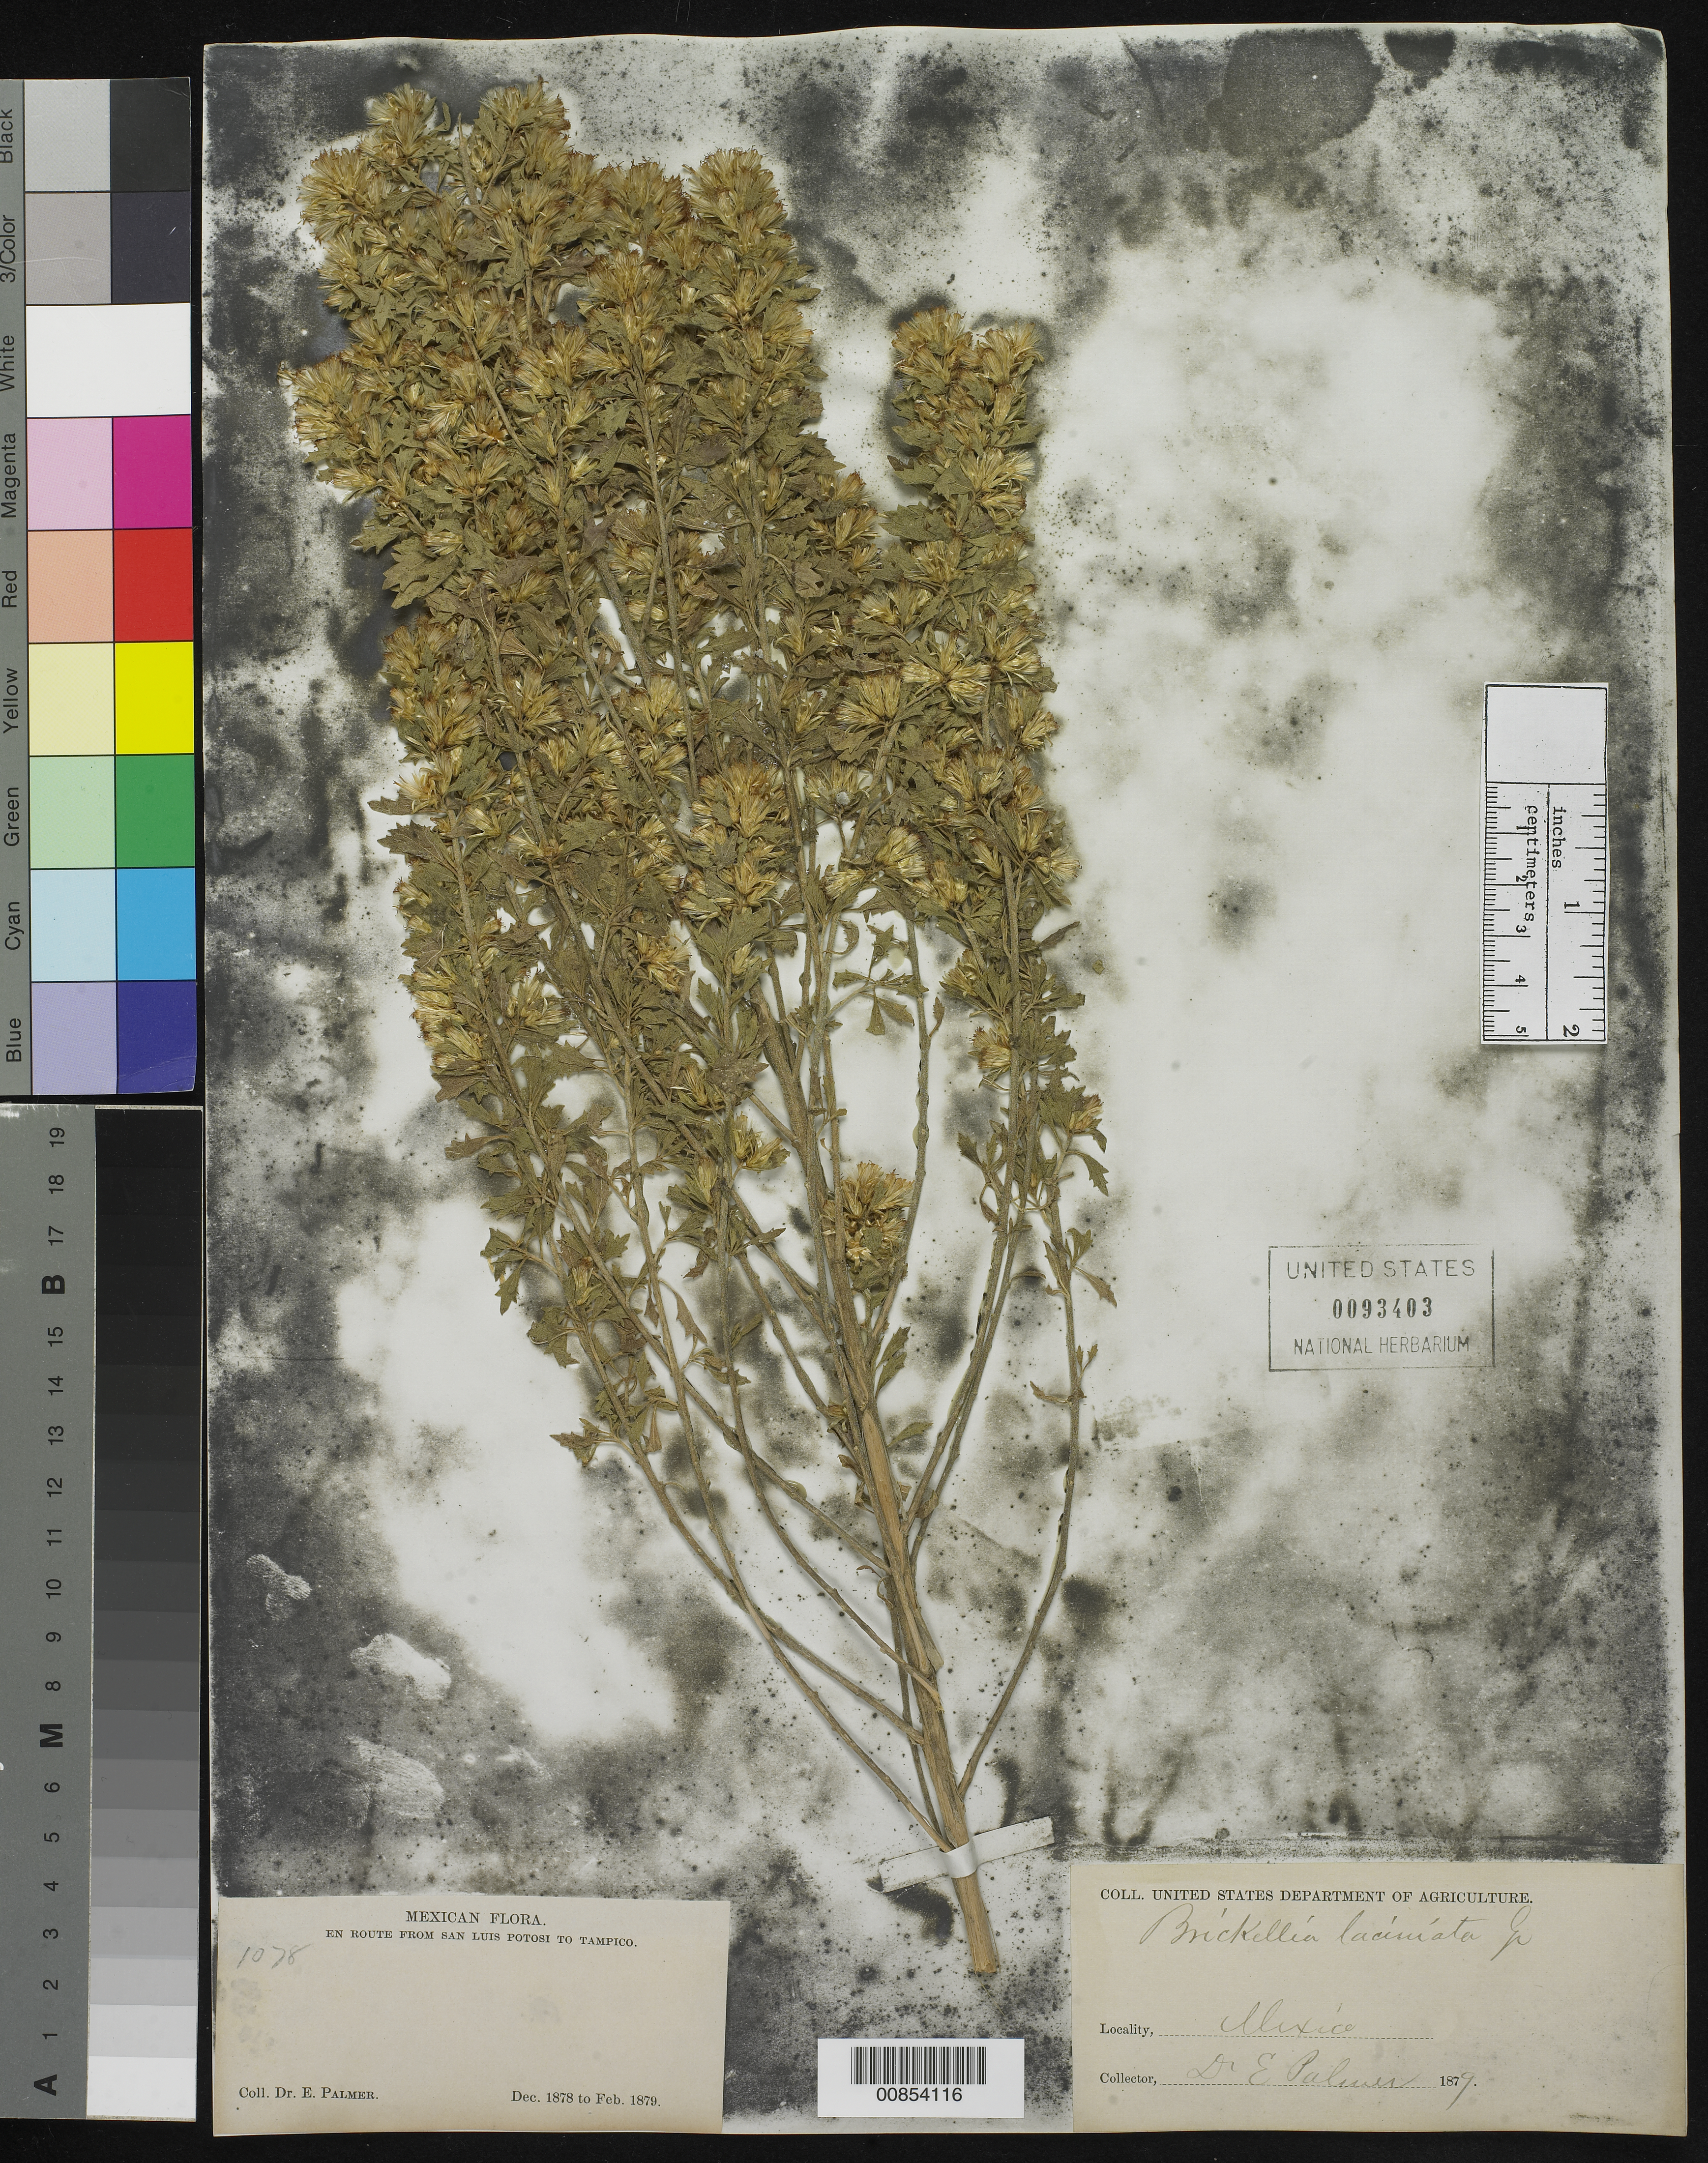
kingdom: Plantae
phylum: Tracheophyta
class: Magnoliopsida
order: Asterales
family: Asteraceae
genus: Brickellia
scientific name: Brickellia laciniata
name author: A. Gray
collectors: E. Palmer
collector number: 1078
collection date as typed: Dec 1878 to -- Feb 1879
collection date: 1878-12/1879-02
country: Mexico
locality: En route from San Luis Potosí to Tampico, Tamaulipas.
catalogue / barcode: US 93403